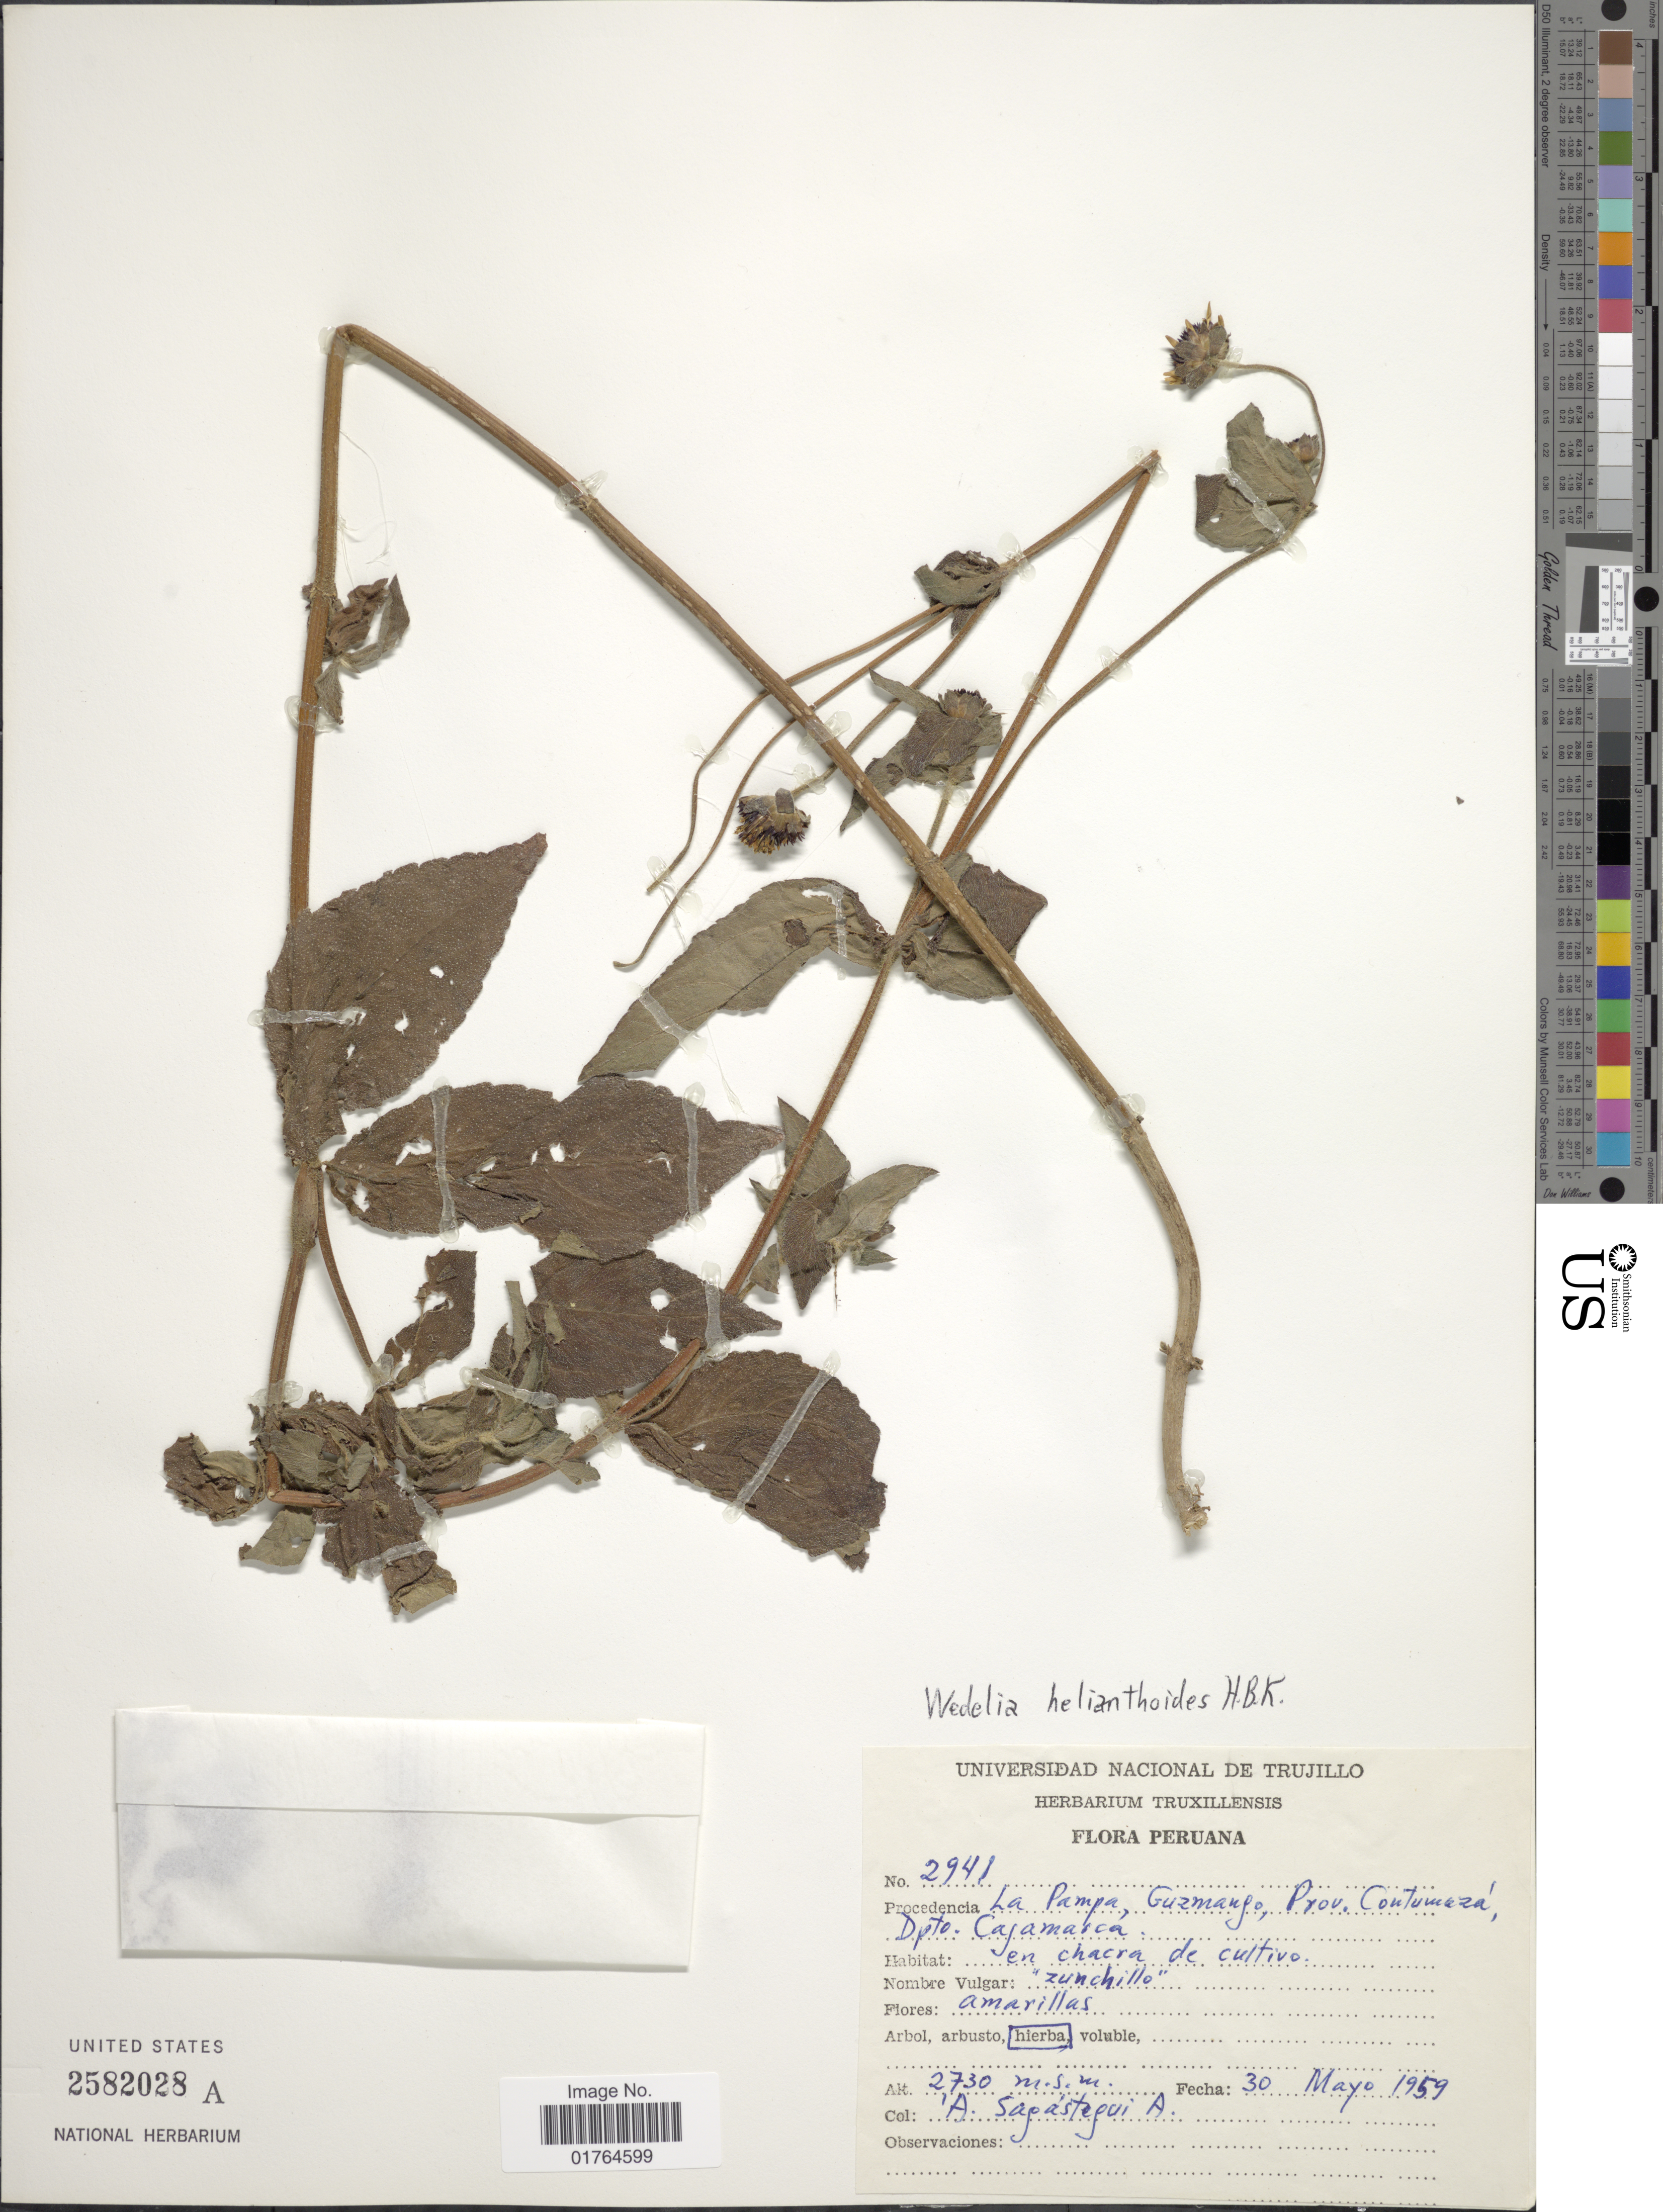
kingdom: Plantae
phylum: Tracheophyta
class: Magnoliopsida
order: Asterales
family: Asteraceae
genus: Wedelia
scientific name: Wedelia helianthoides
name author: Kunth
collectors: A. Sagástegui A.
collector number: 2941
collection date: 1959-05-30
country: Peru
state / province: Cajamarca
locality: La Pampa, Guzmango, prov. Contumaza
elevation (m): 2730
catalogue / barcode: US 2582028A